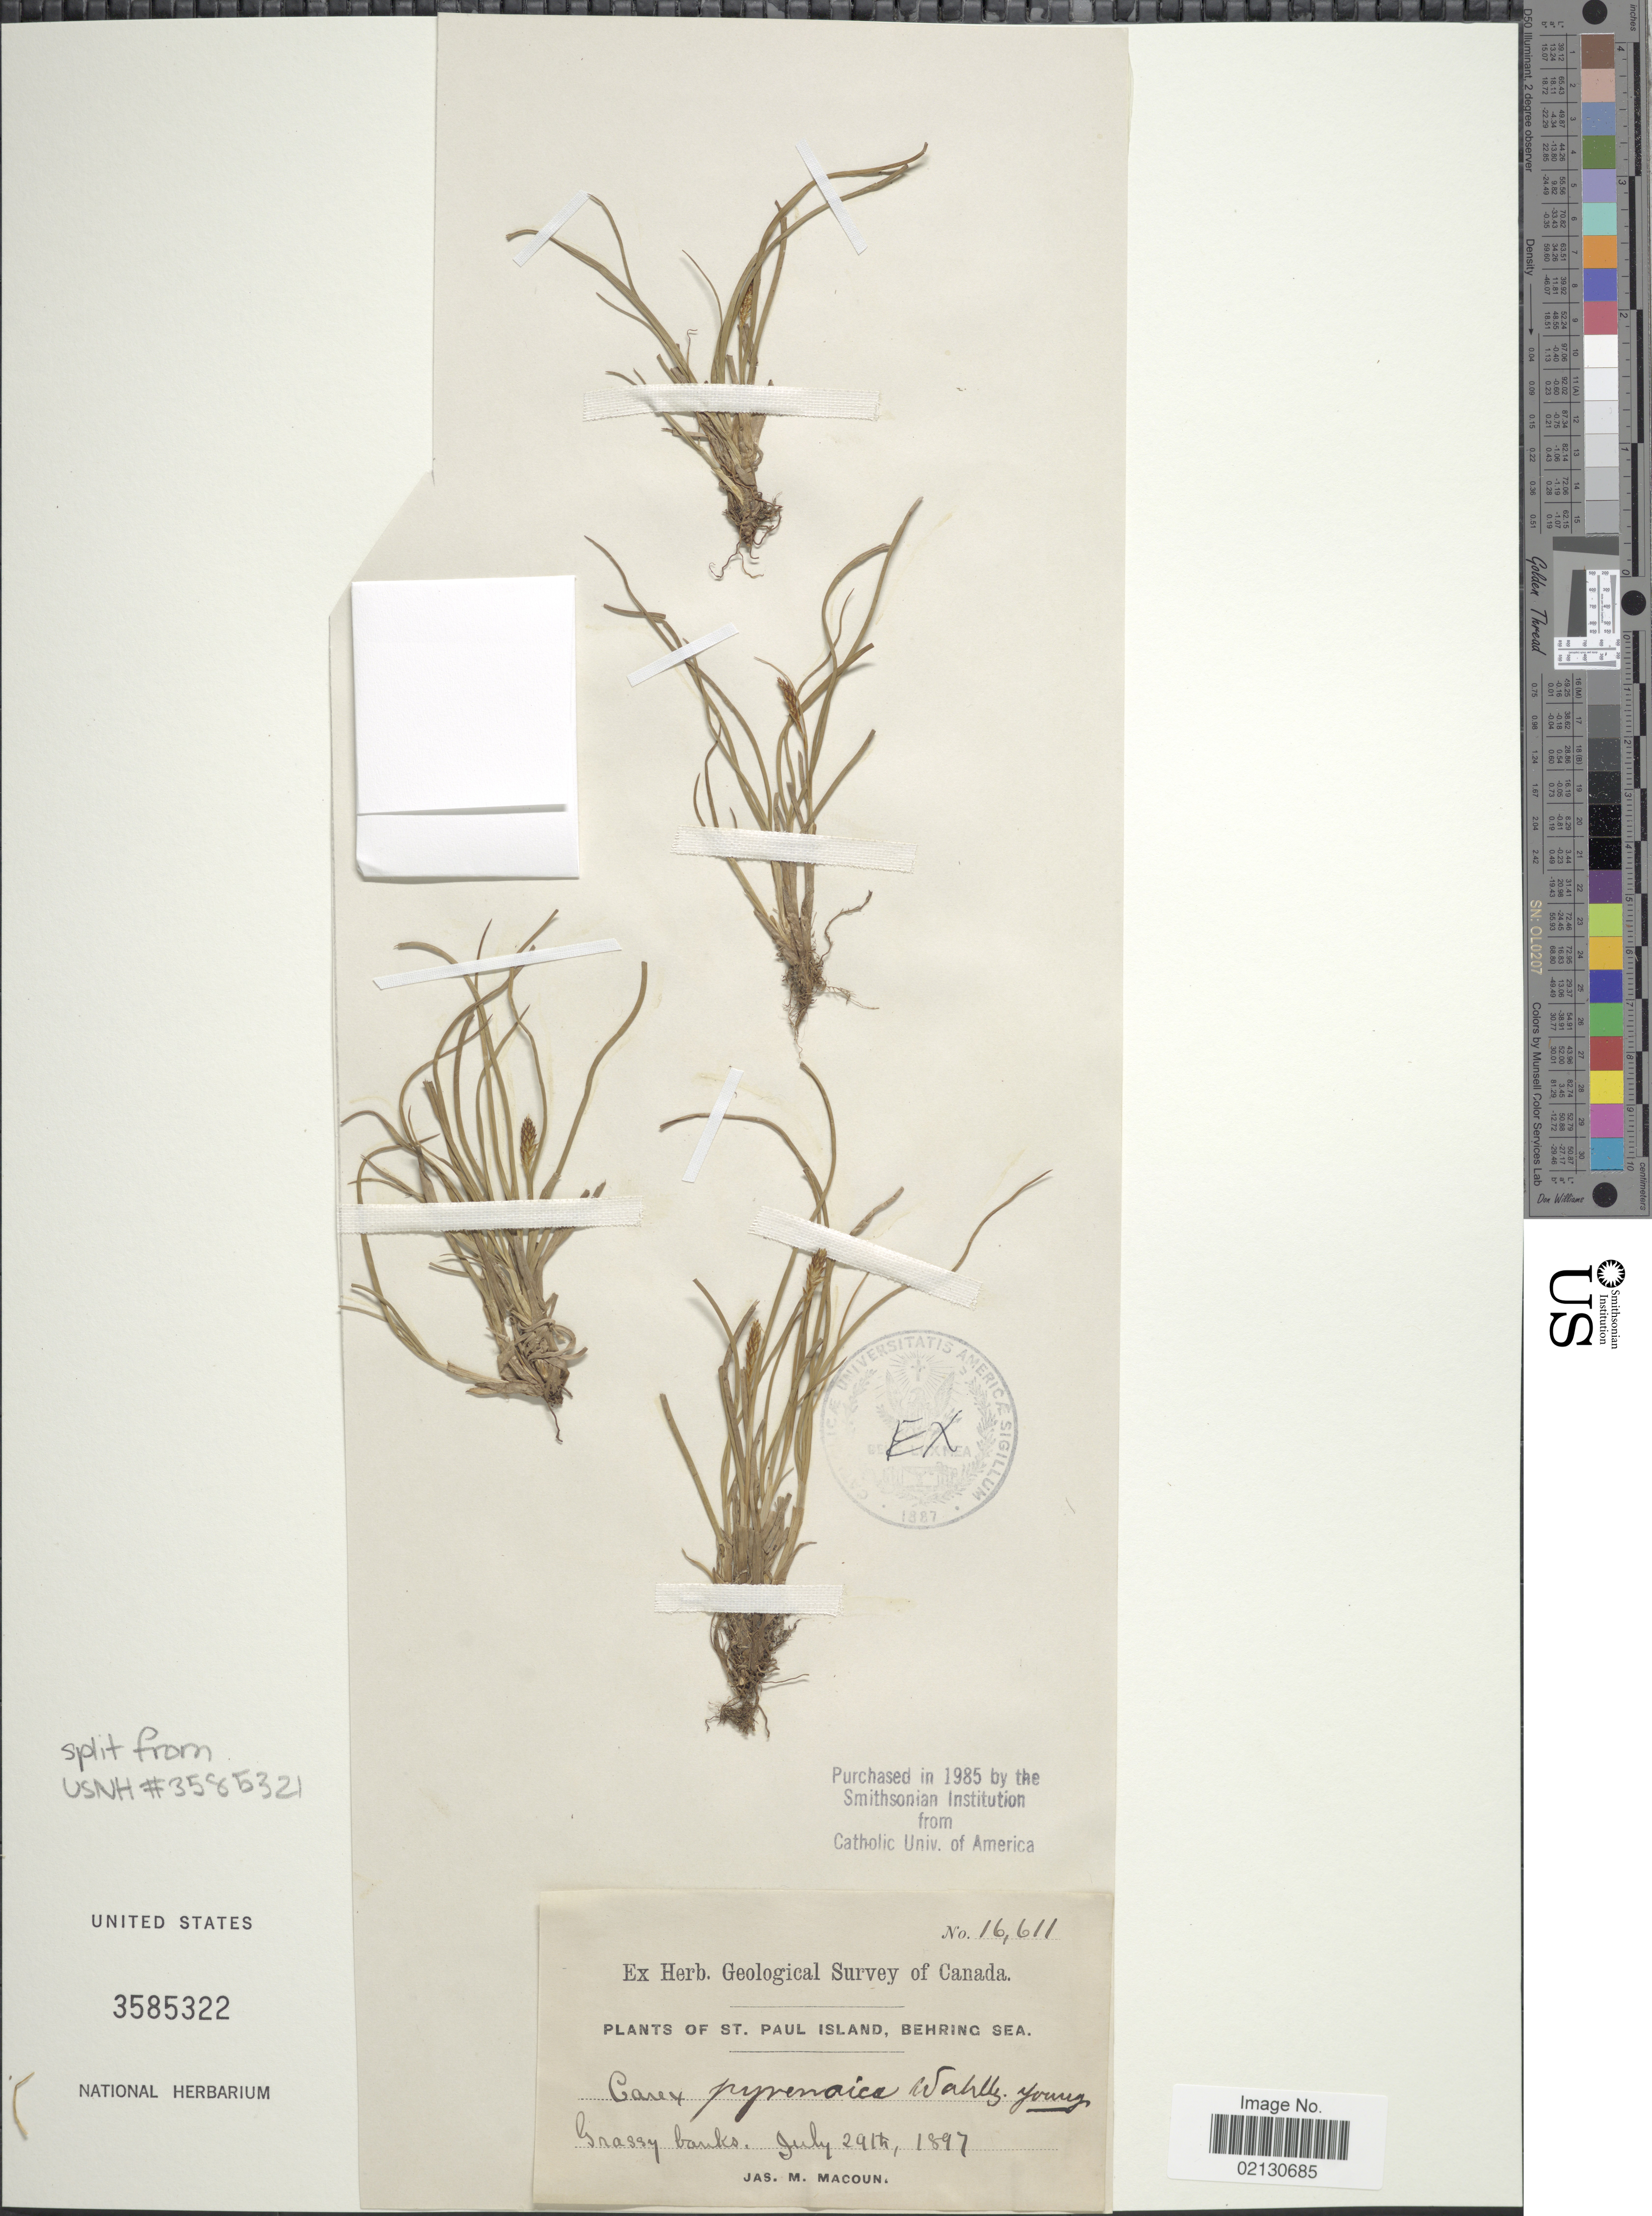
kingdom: Plantae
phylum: Tracheophyta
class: Liliopsida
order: Poales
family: Cyperaceae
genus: Carex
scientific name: Carex micropoda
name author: C.A. Mey.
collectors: J. M. Macoun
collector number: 16611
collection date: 1897-07-29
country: United States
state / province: Alaska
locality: St. Paul Island, Behring Sea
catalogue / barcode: US 3585322